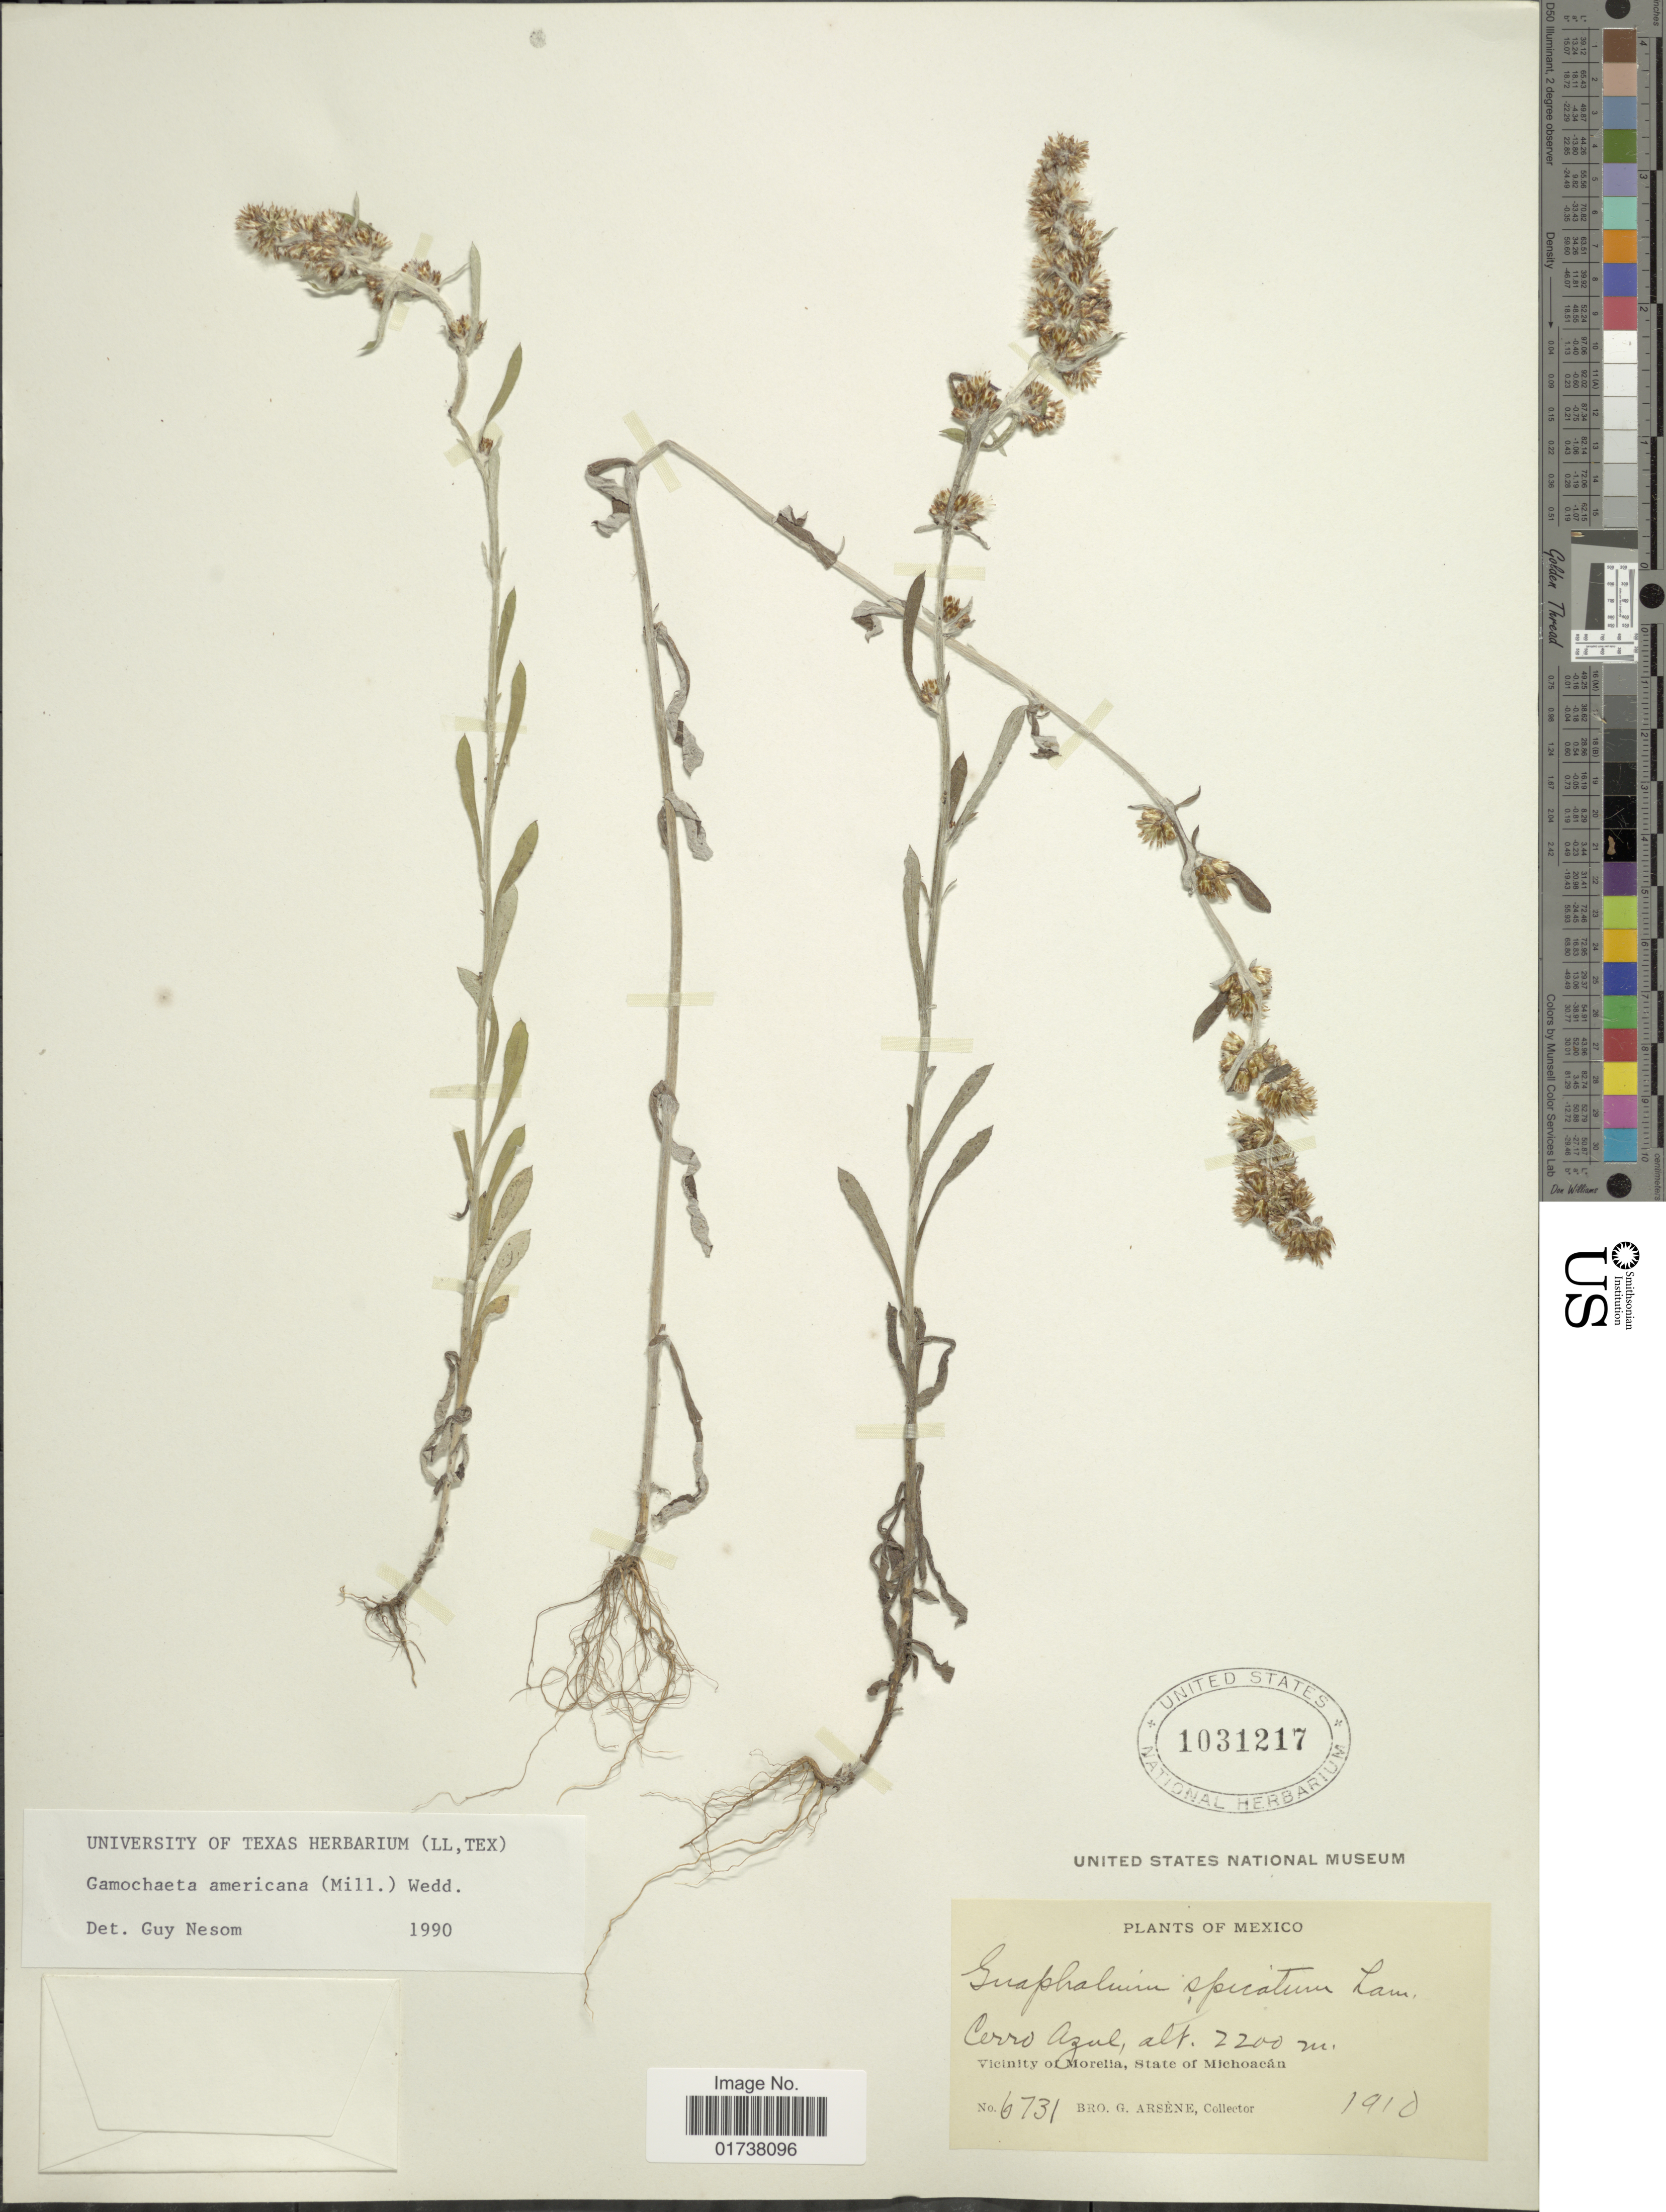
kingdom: Plantae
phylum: Tracheophyta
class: Magnoliopsida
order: Asterales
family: Asteraceae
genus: Gamochaeta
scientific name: Gamochaeta americana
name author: (Mill.) Wedd.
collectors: Bro. G. Arsène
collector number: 6731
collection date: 1910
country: Mexico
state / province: Michoacán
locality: Cerro Azul, Vicinity of Morelia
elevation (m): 2200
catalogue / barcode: US 1031217